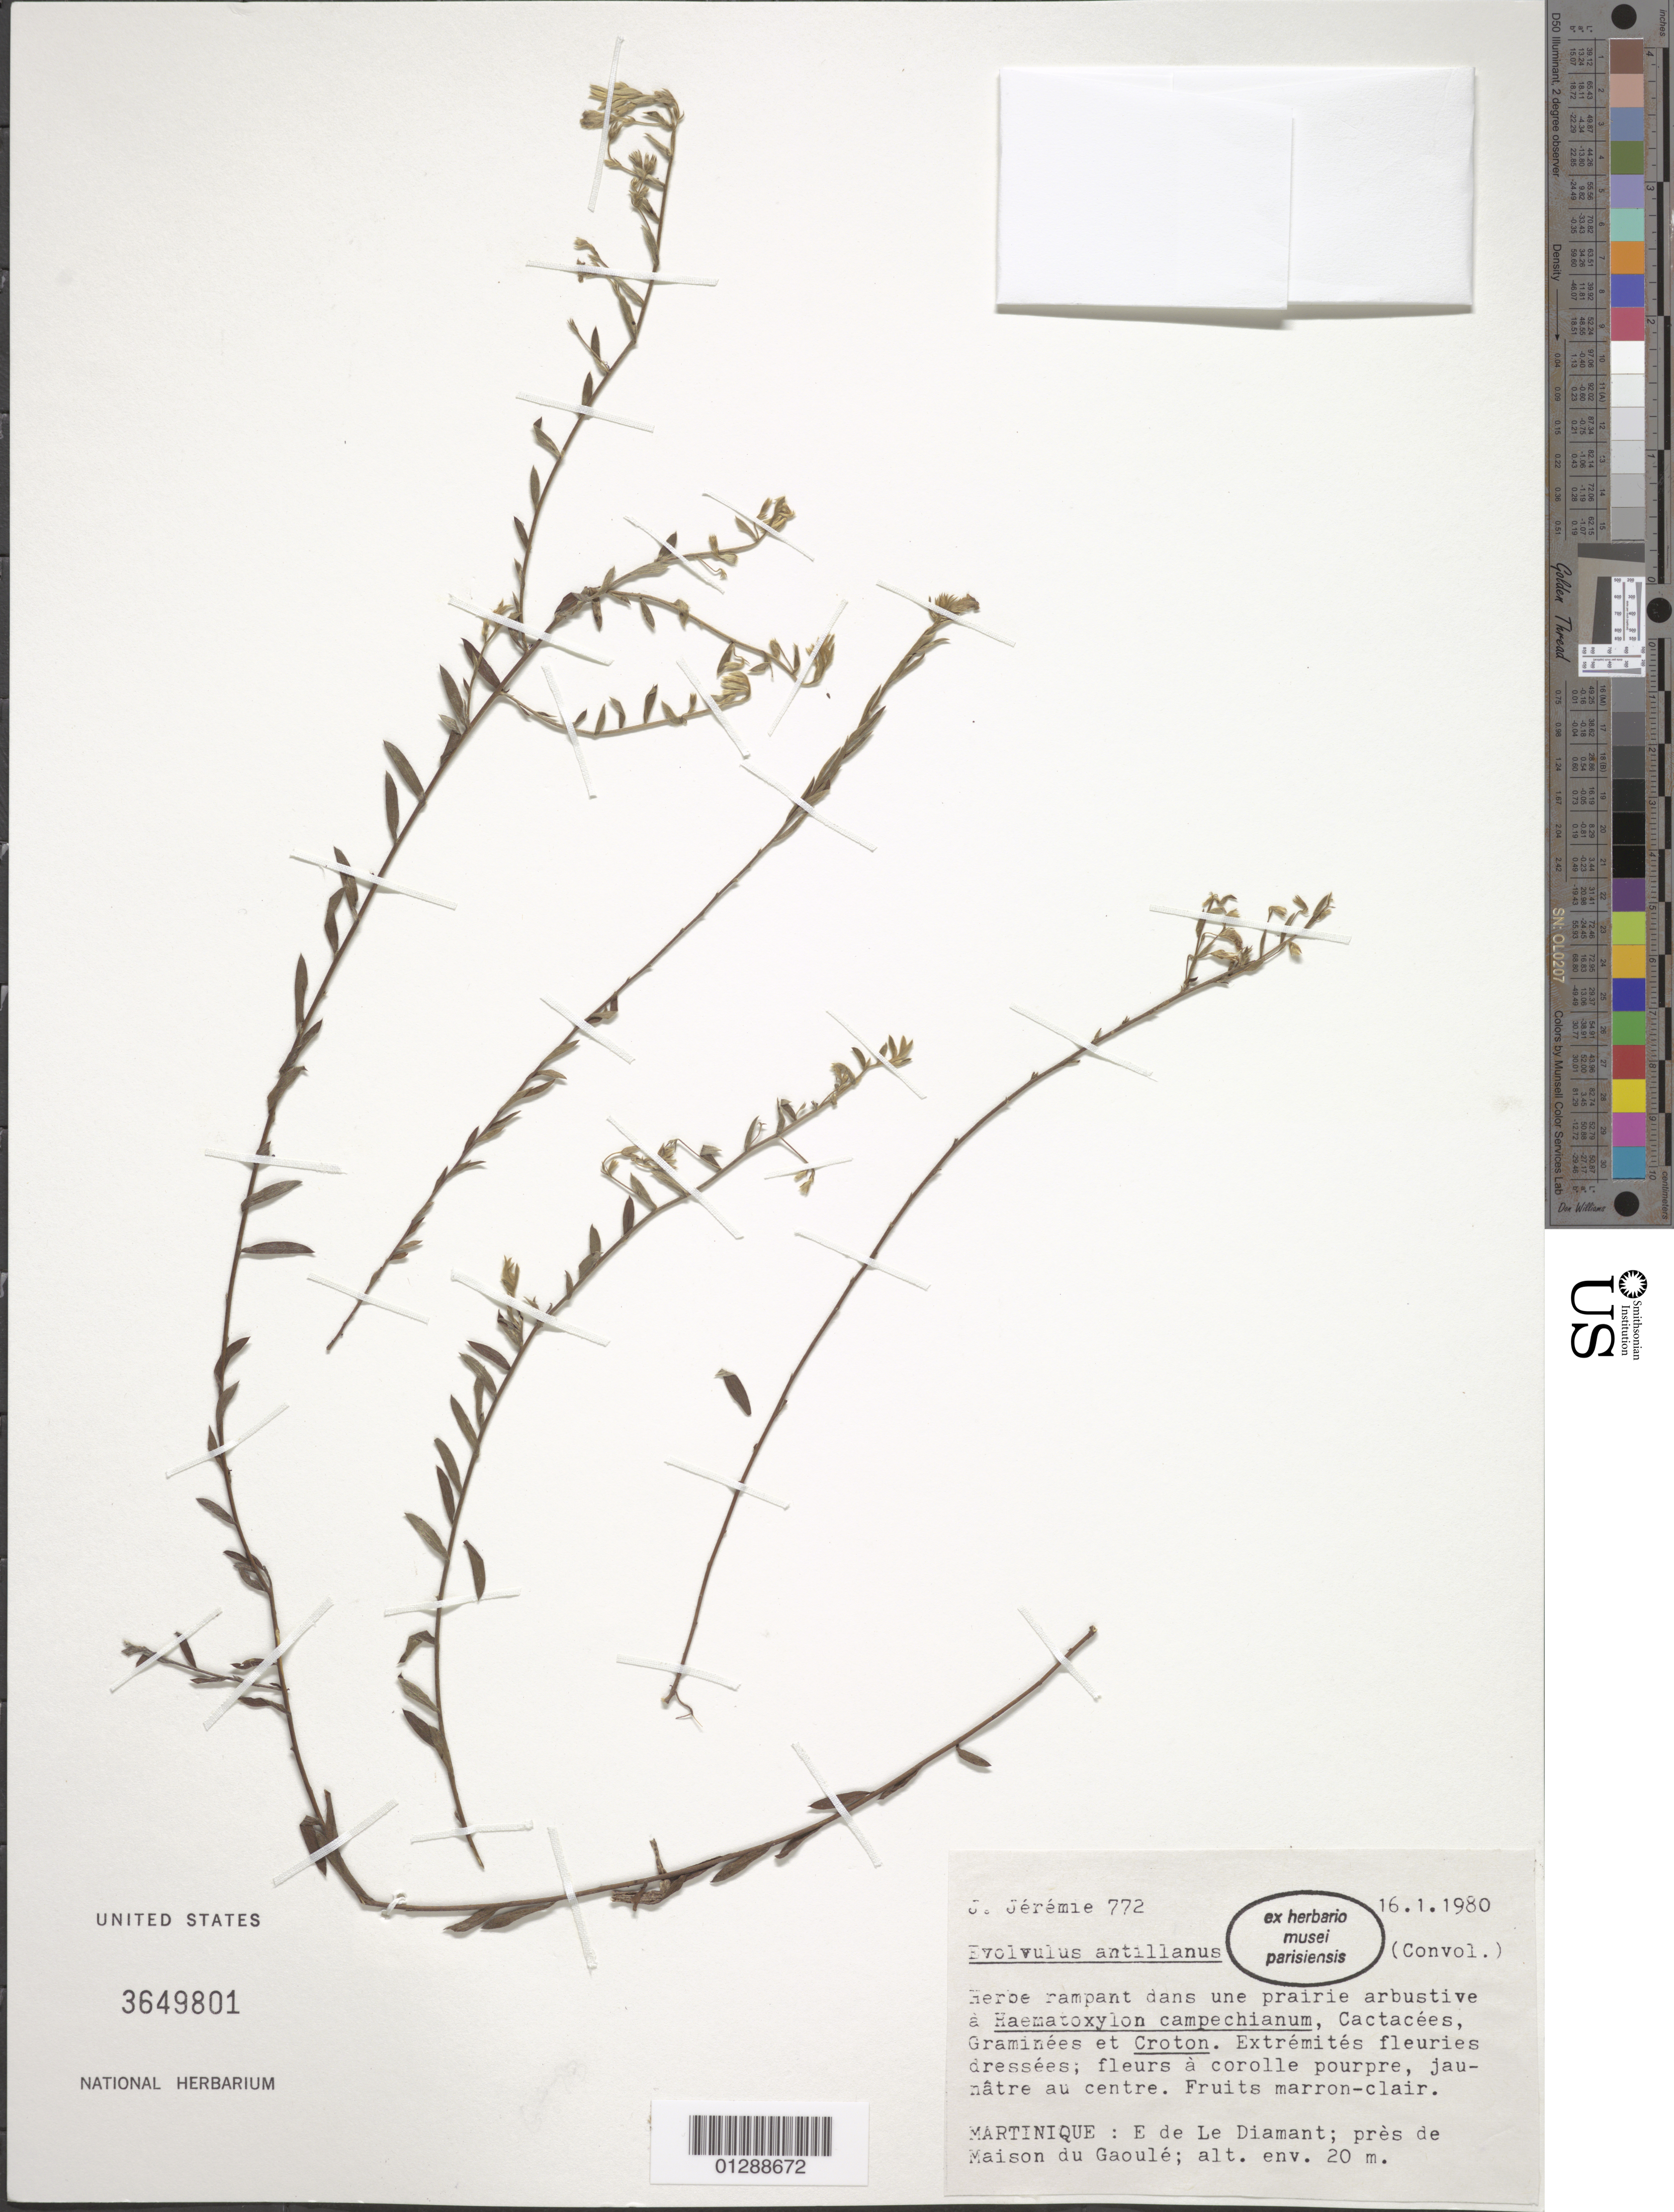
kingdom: Plantae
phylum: Tracheophyta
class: Magnoliopsida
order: Solanales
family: Convolvulaceae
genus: Evolvulus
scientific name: Evolvulus antillanus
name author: D.A. Powell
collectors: J. Jérémie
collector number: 772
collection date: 1980-01-16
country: Martinique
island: Martinique I.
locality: E de Le Diamant; près de Maison du Gaoulé.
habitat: Dans une prairie arbustive à Haematoxylon campechianum, Cactacées, Graminées et Croton.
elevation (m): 20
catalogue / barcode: US 3649801